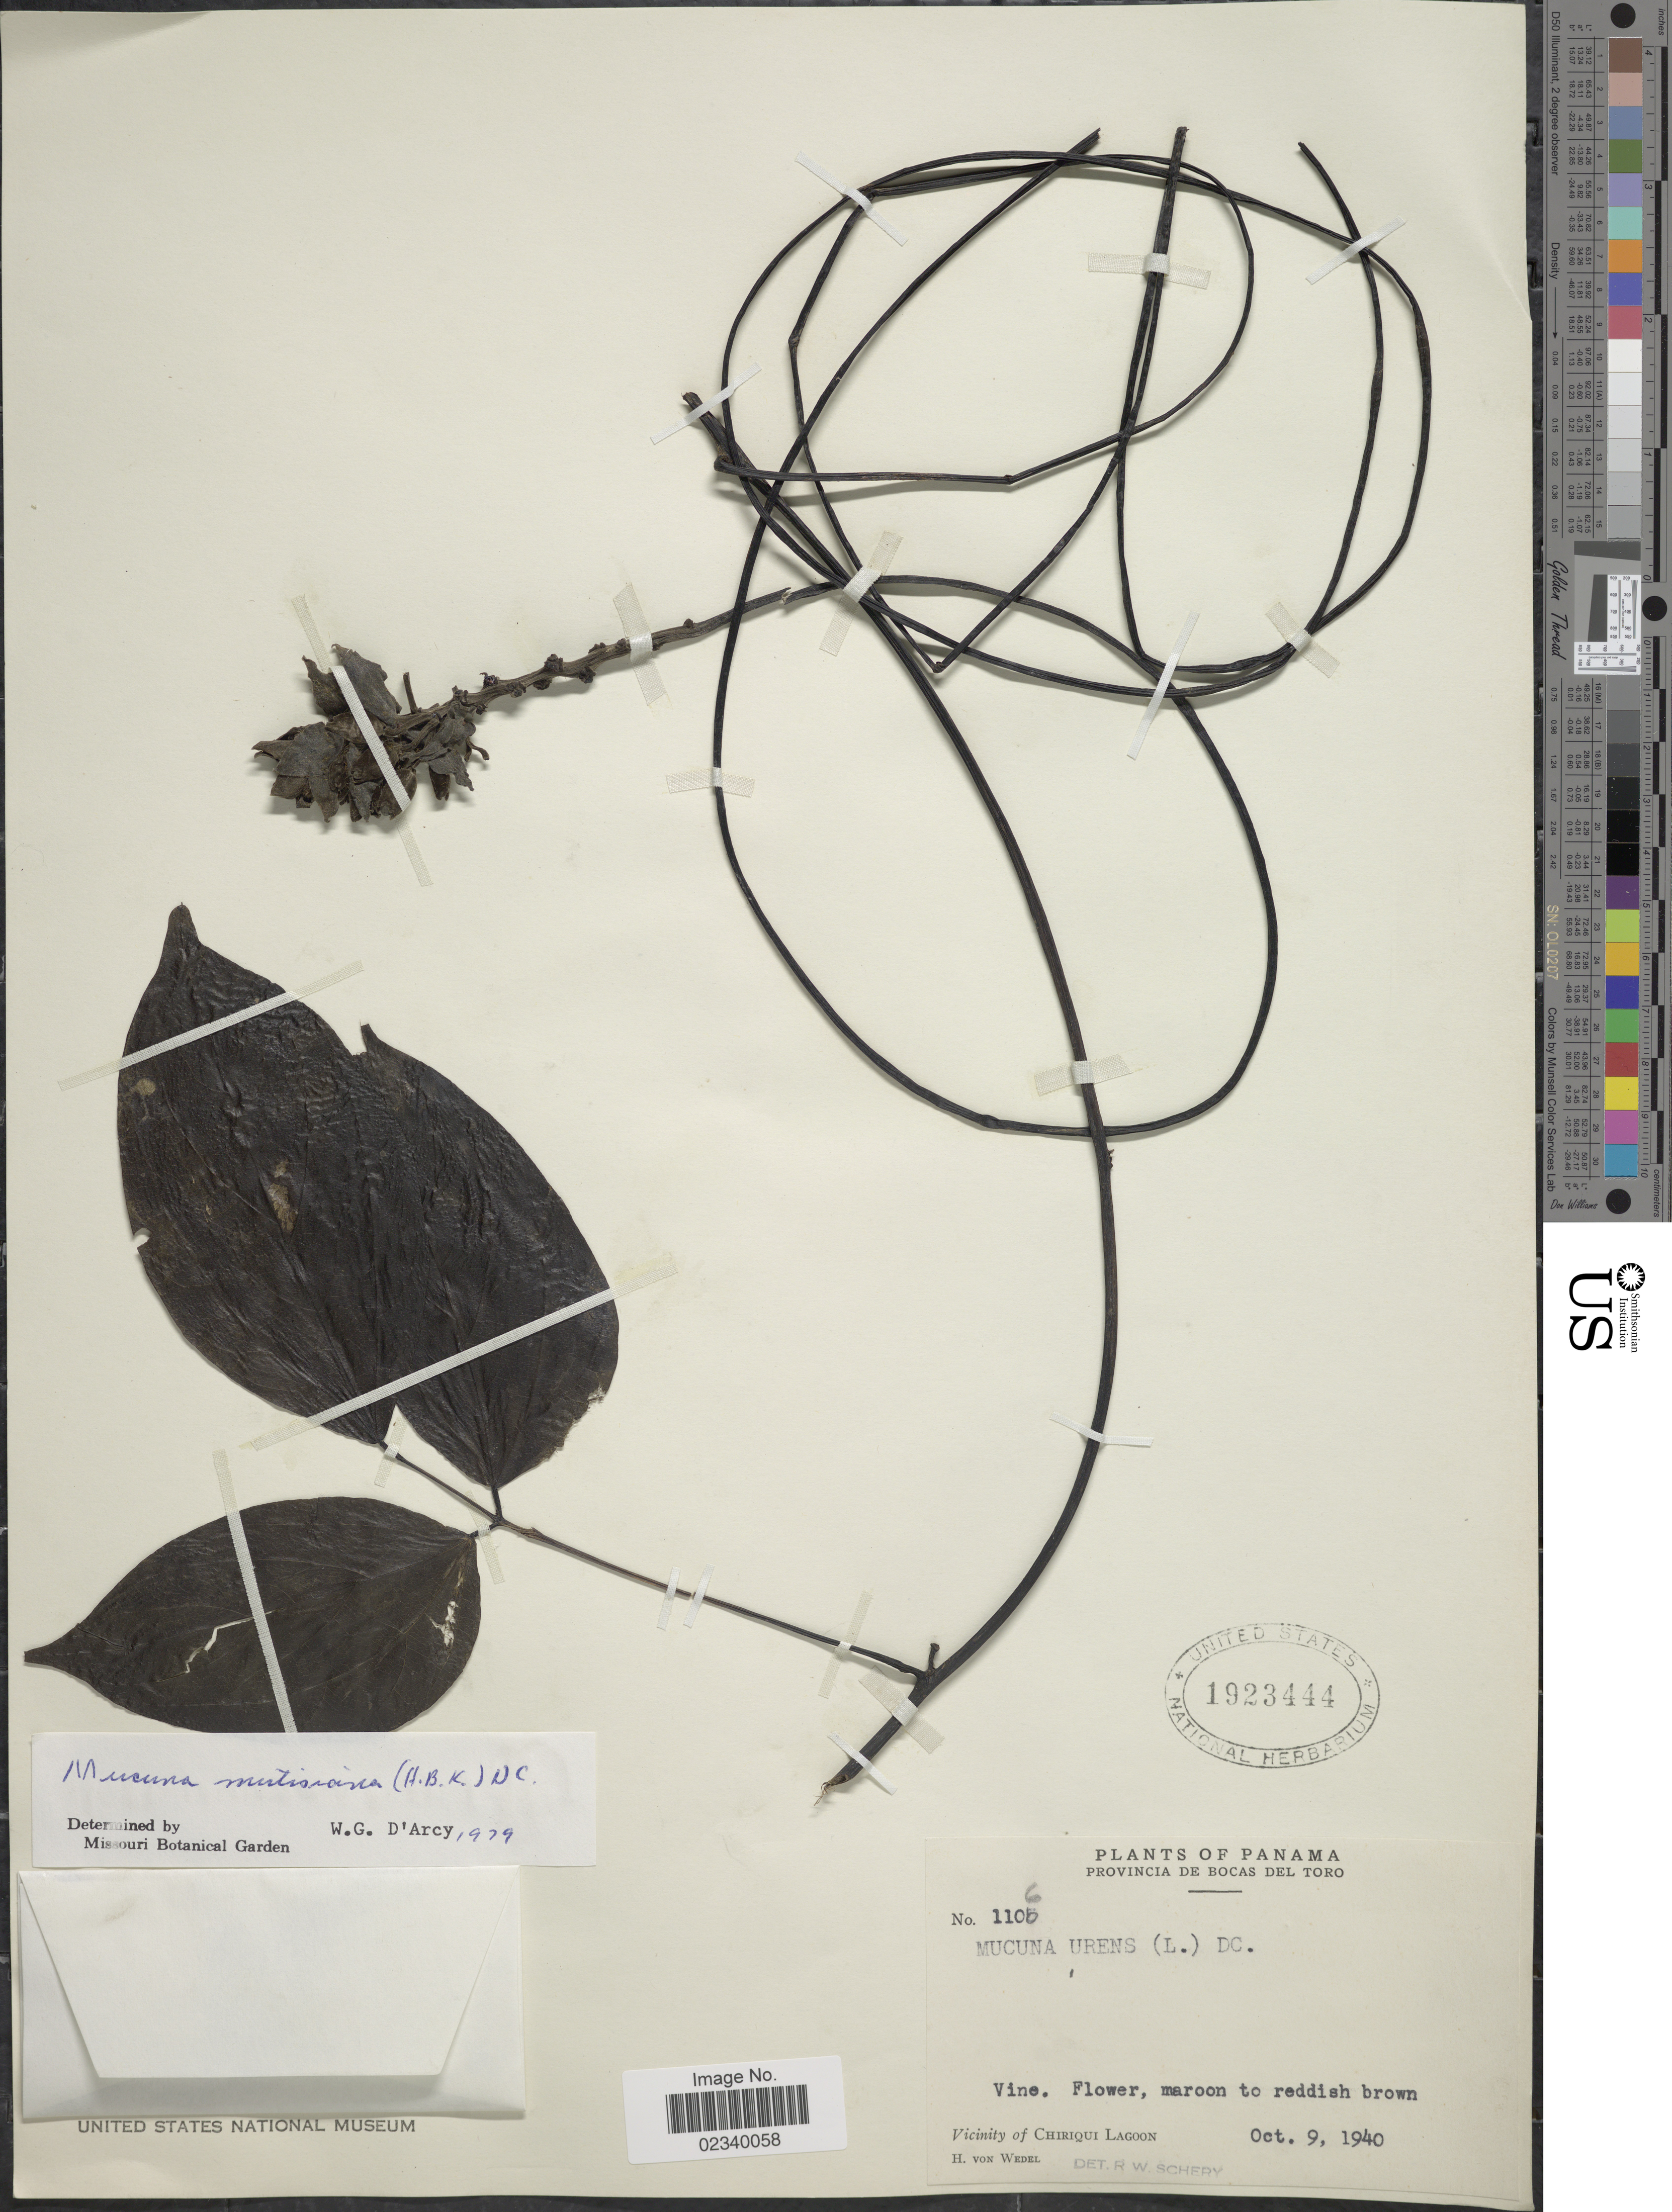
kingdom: Plantae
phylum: Tracheophyta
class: Magnoliopsida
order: Fabales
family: Fabaceae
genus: Mucuna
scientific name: Mucuna mutisiana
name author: (Kunth) DC.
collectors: H. von Wedel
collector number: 1106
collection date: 1940-10-09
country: Panama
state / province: Bocas del Toro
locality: Vicinity of Chiriqui Lagoon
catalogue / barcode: US 1923444